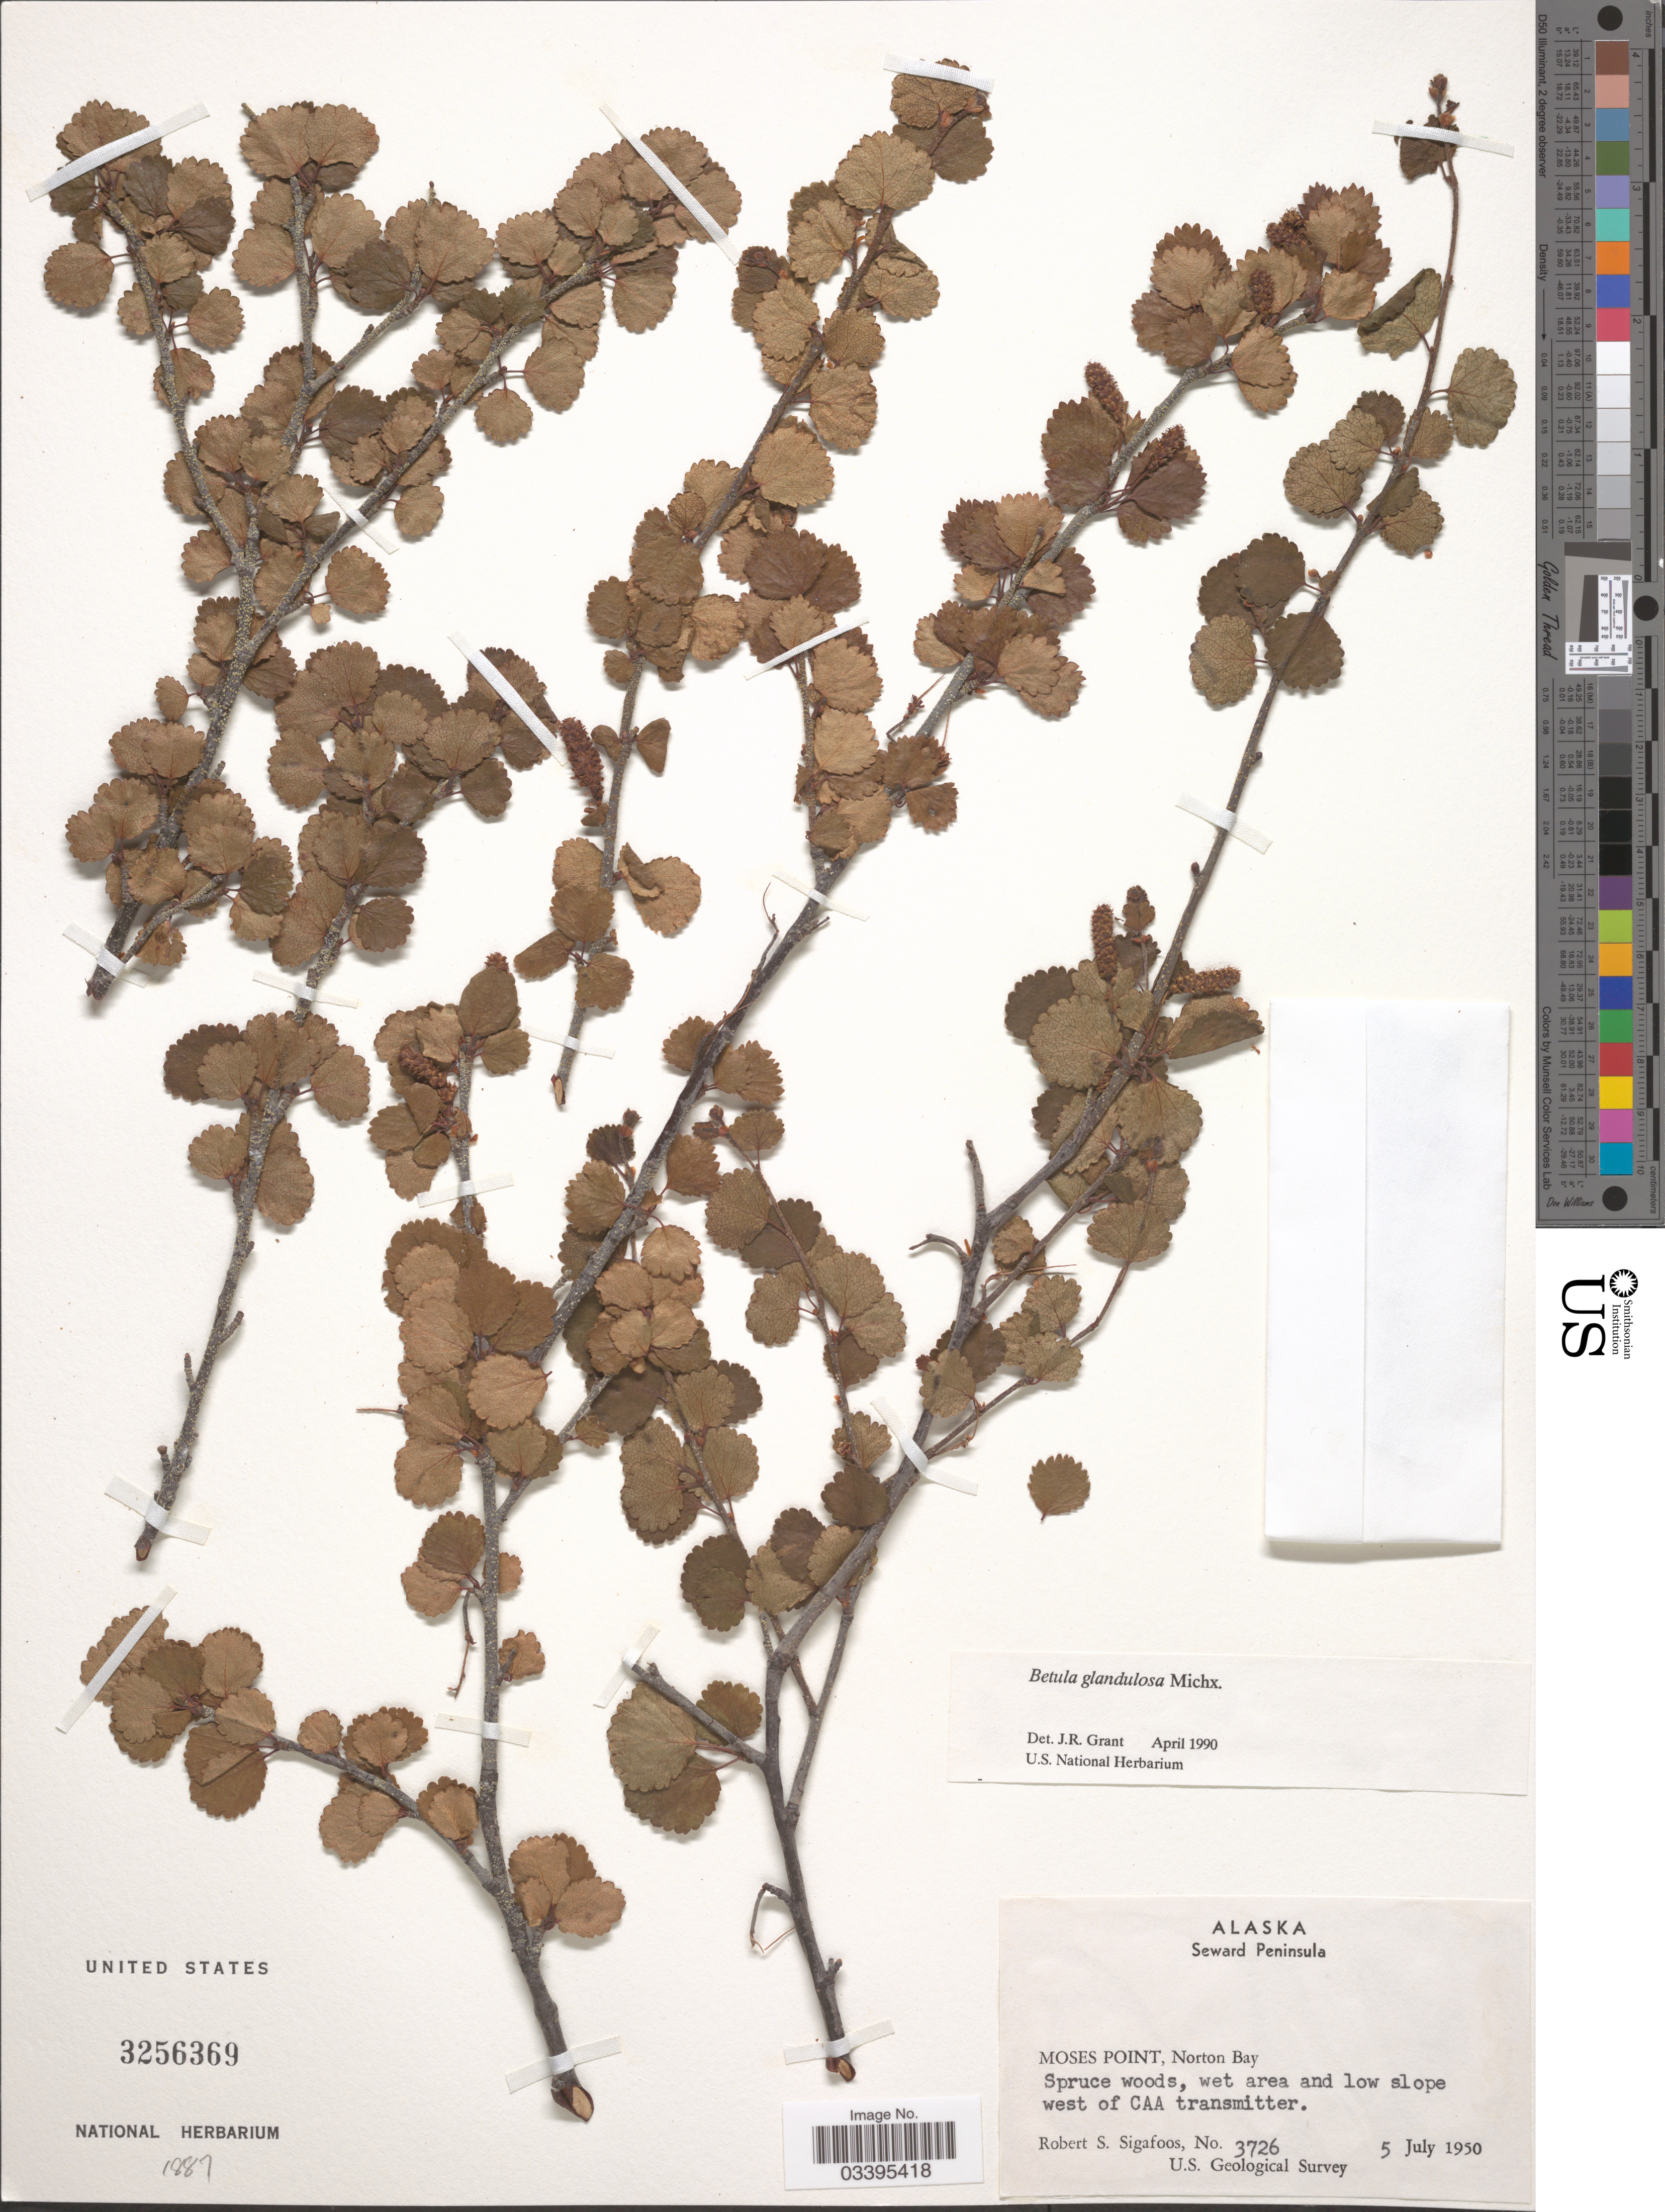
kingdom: Plantae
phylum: Tracheophyta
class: Magnoliopsida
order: Fagales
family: Betulaceae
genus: Betula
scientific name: Betula glandulosa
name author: Michx.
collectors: R. Sigafoos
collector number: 3726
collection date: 1950-07-05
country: United States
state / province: Alaska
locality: Seward Peninsula. Moses Point, Norton Bay. Spruce woods, wet area and low slope west of CAA transmitter.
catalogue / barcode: US 3256369